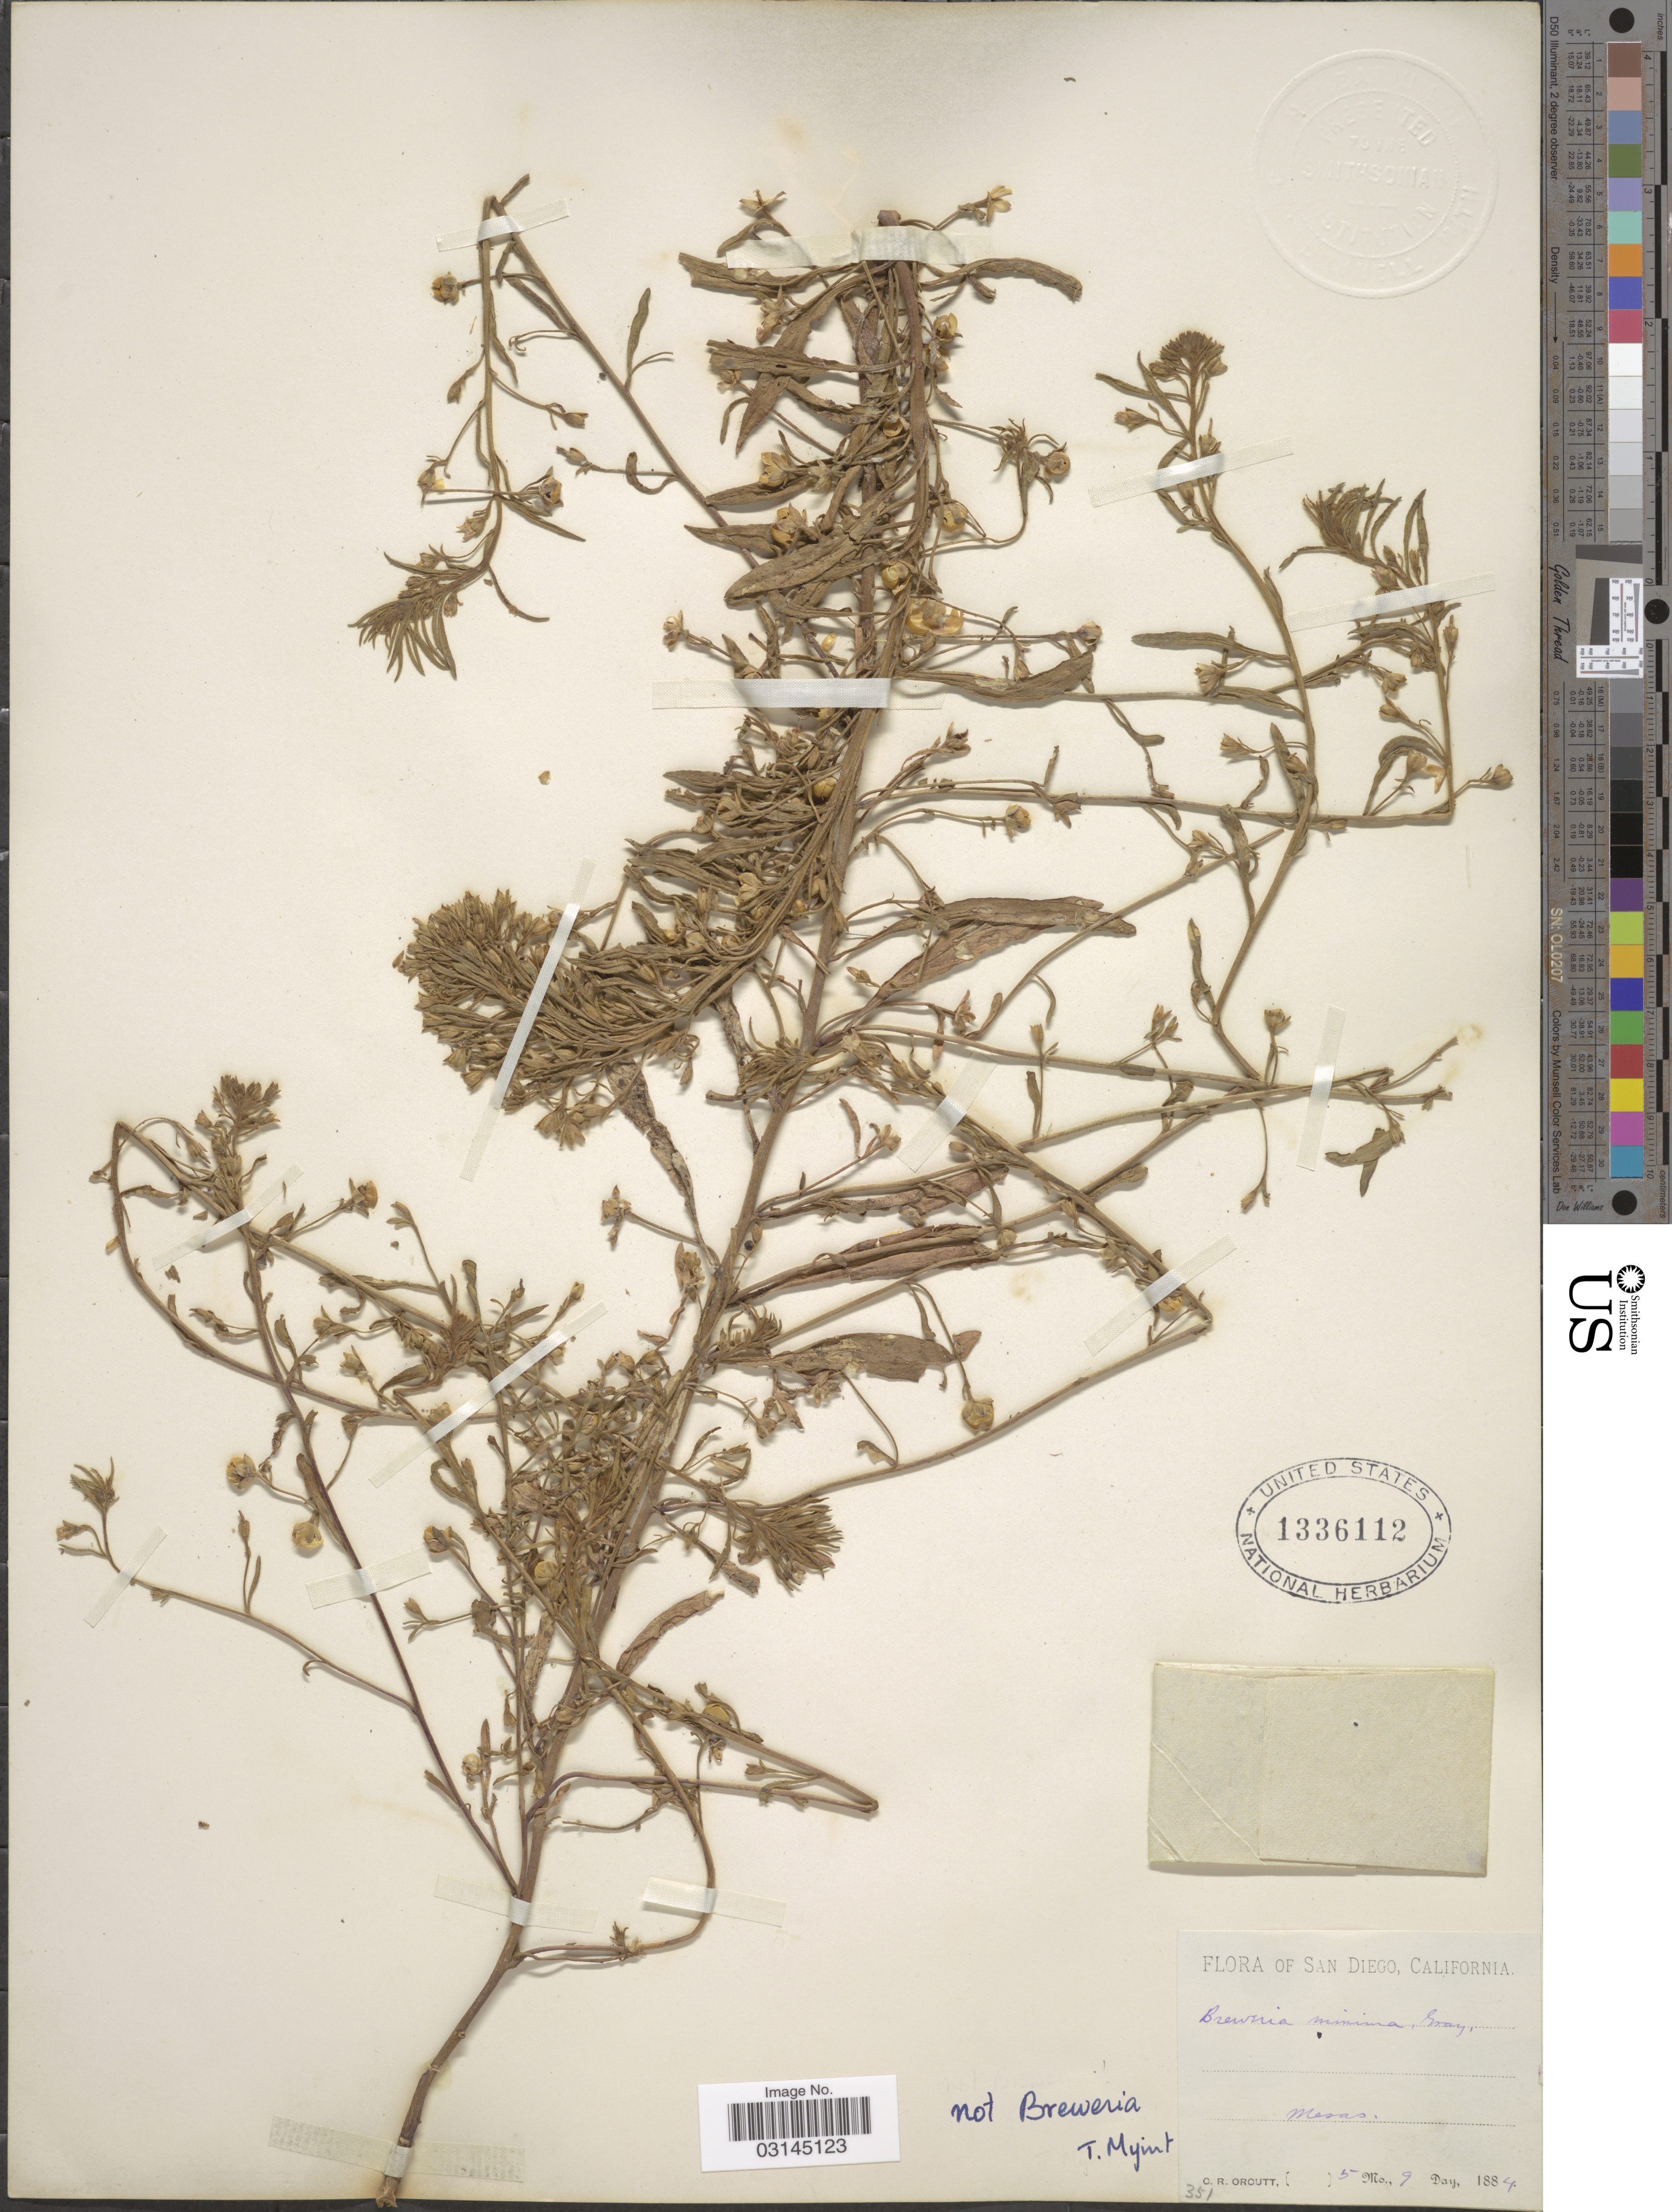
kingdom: Plantae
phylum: Tracheophyta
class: Magnoliopsida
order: Solanales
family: Convolvulaceae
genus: Convolvulus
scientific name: Convolvulus simulans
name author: L.M. Perry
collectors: C. R. Orcutt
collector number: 351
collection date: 1884-09-05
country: United States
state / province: California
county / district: San Diego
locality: San Diego. Mesas.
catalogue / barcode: US 1336112